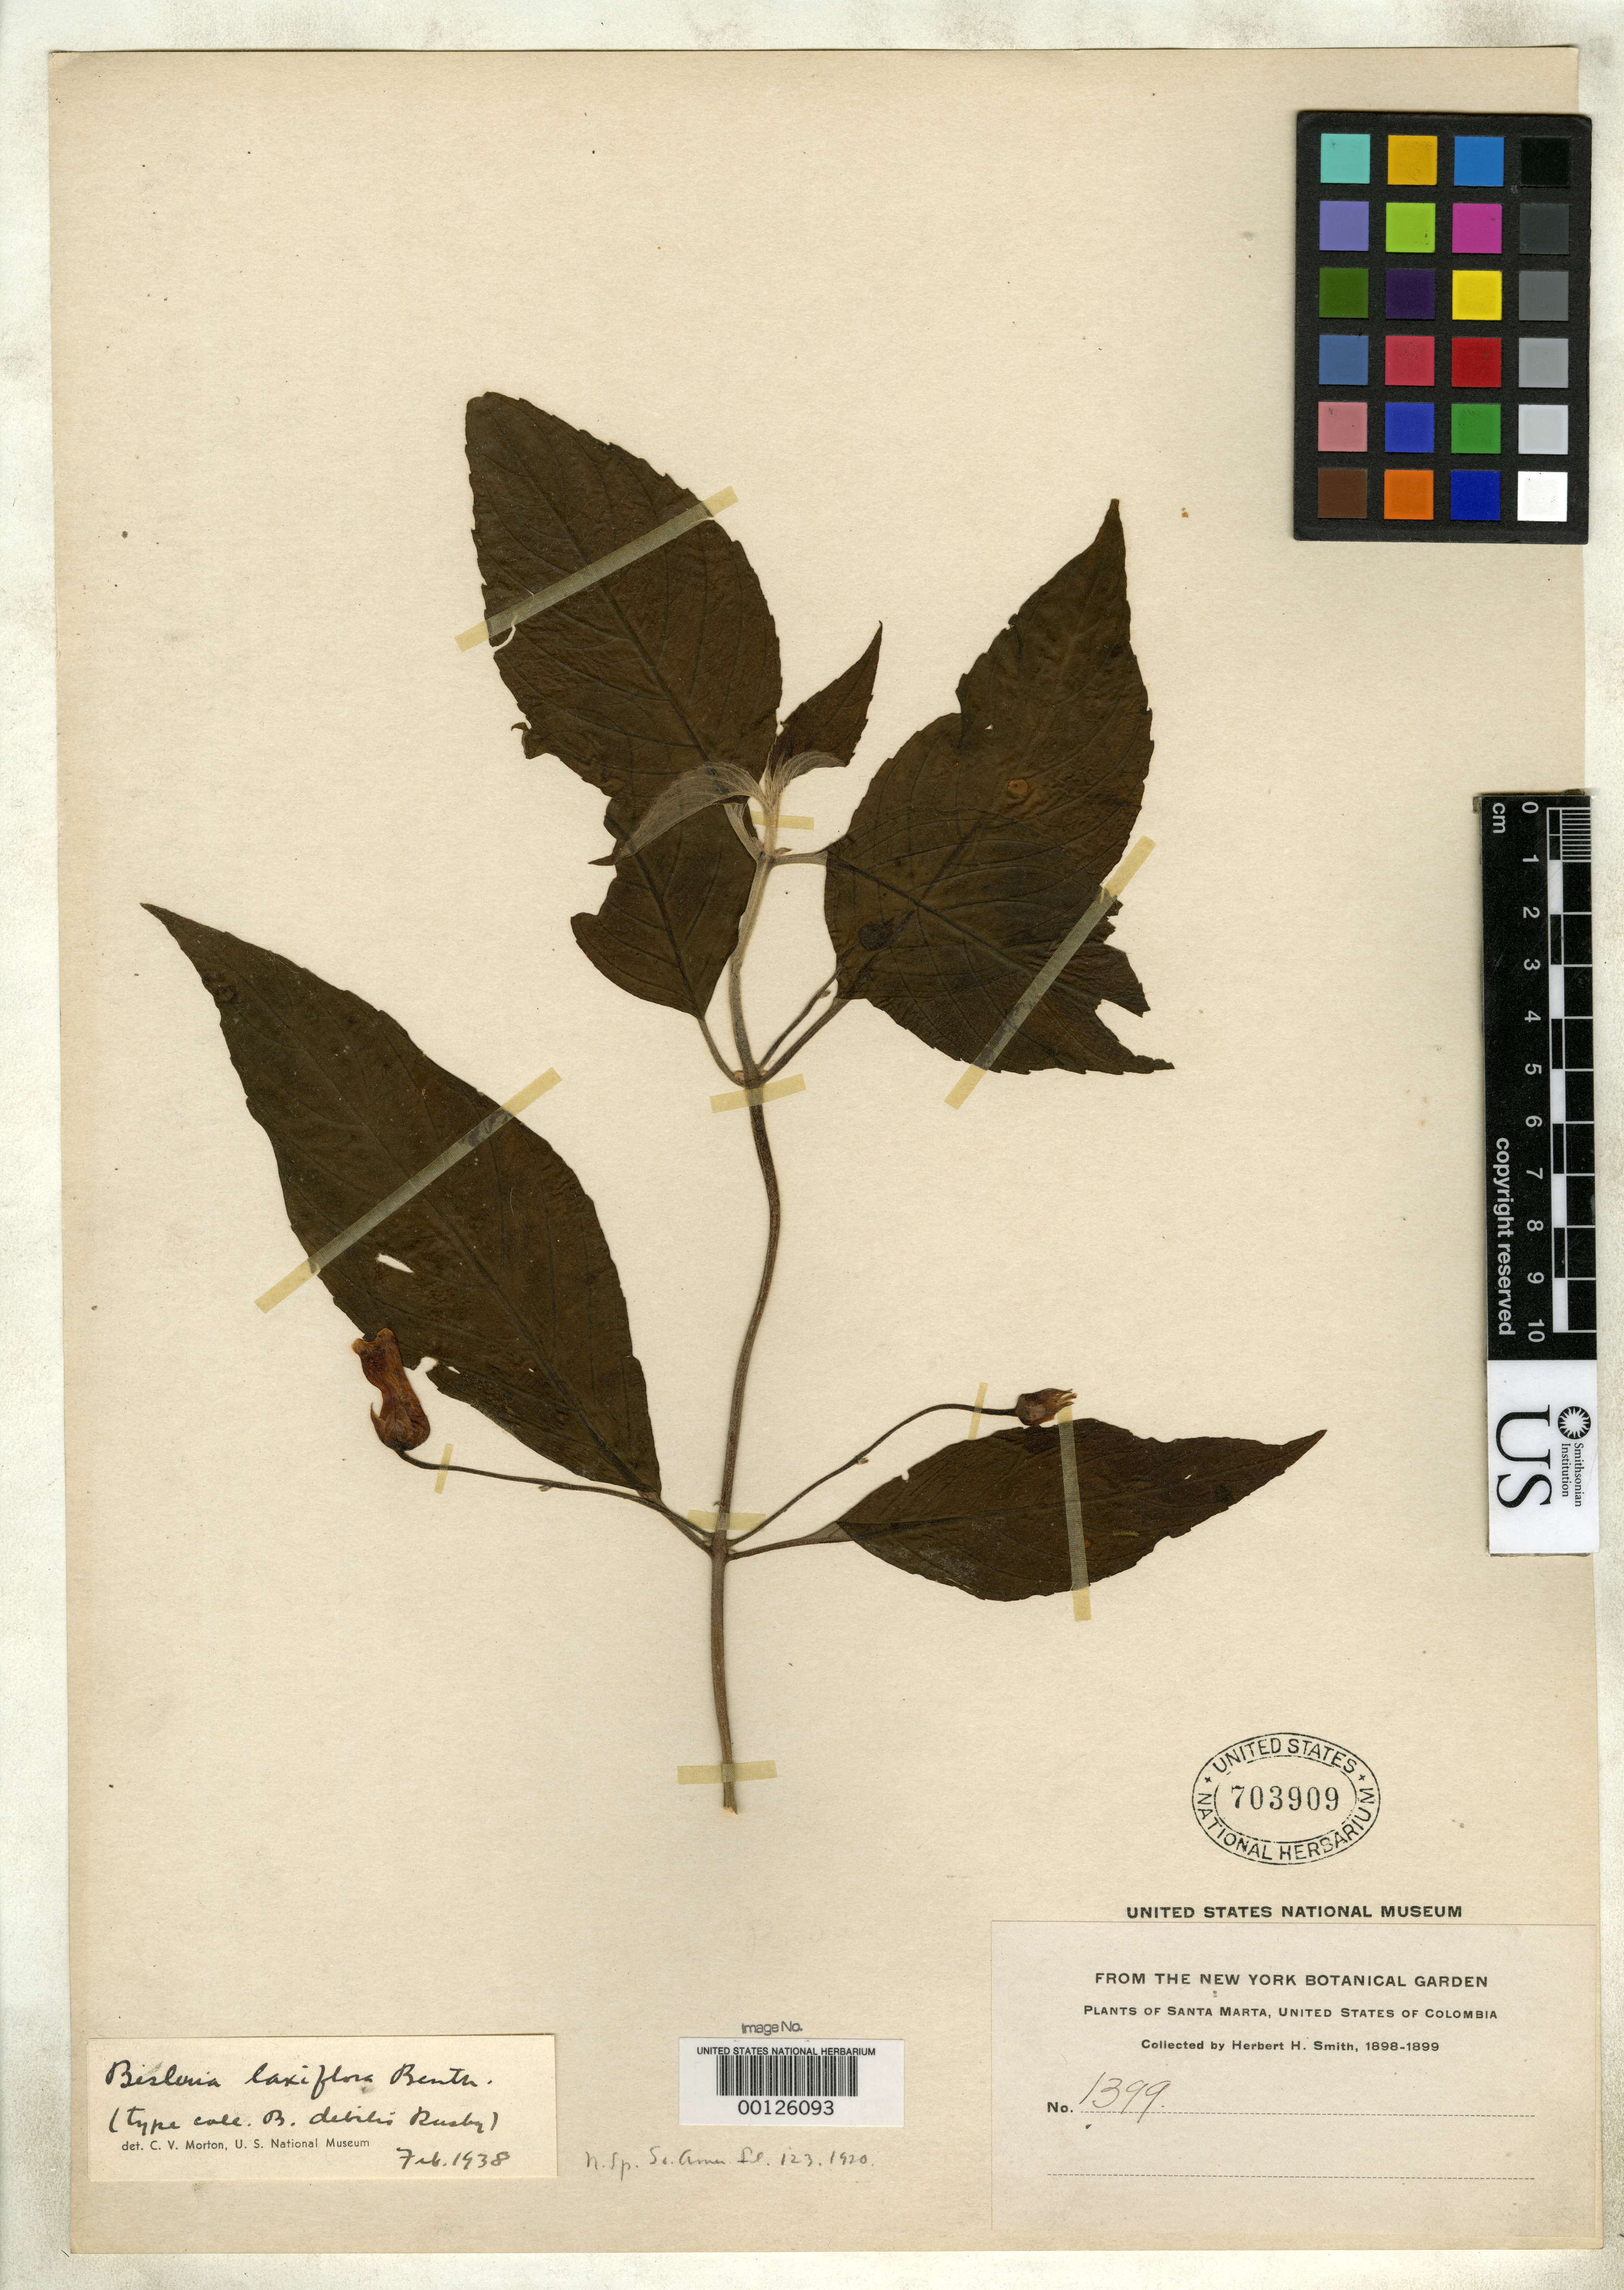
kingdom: Plantae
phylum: Tracheophyta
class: Magnoliopsida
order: Lamiales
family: Gesneriaceae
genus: Besleria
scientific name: Besleria debilis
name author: Rusby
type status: Isotype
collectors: Herbert H. Smith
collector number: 1399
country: Colombia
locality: Near Valparaiso.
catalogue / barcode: US 703909